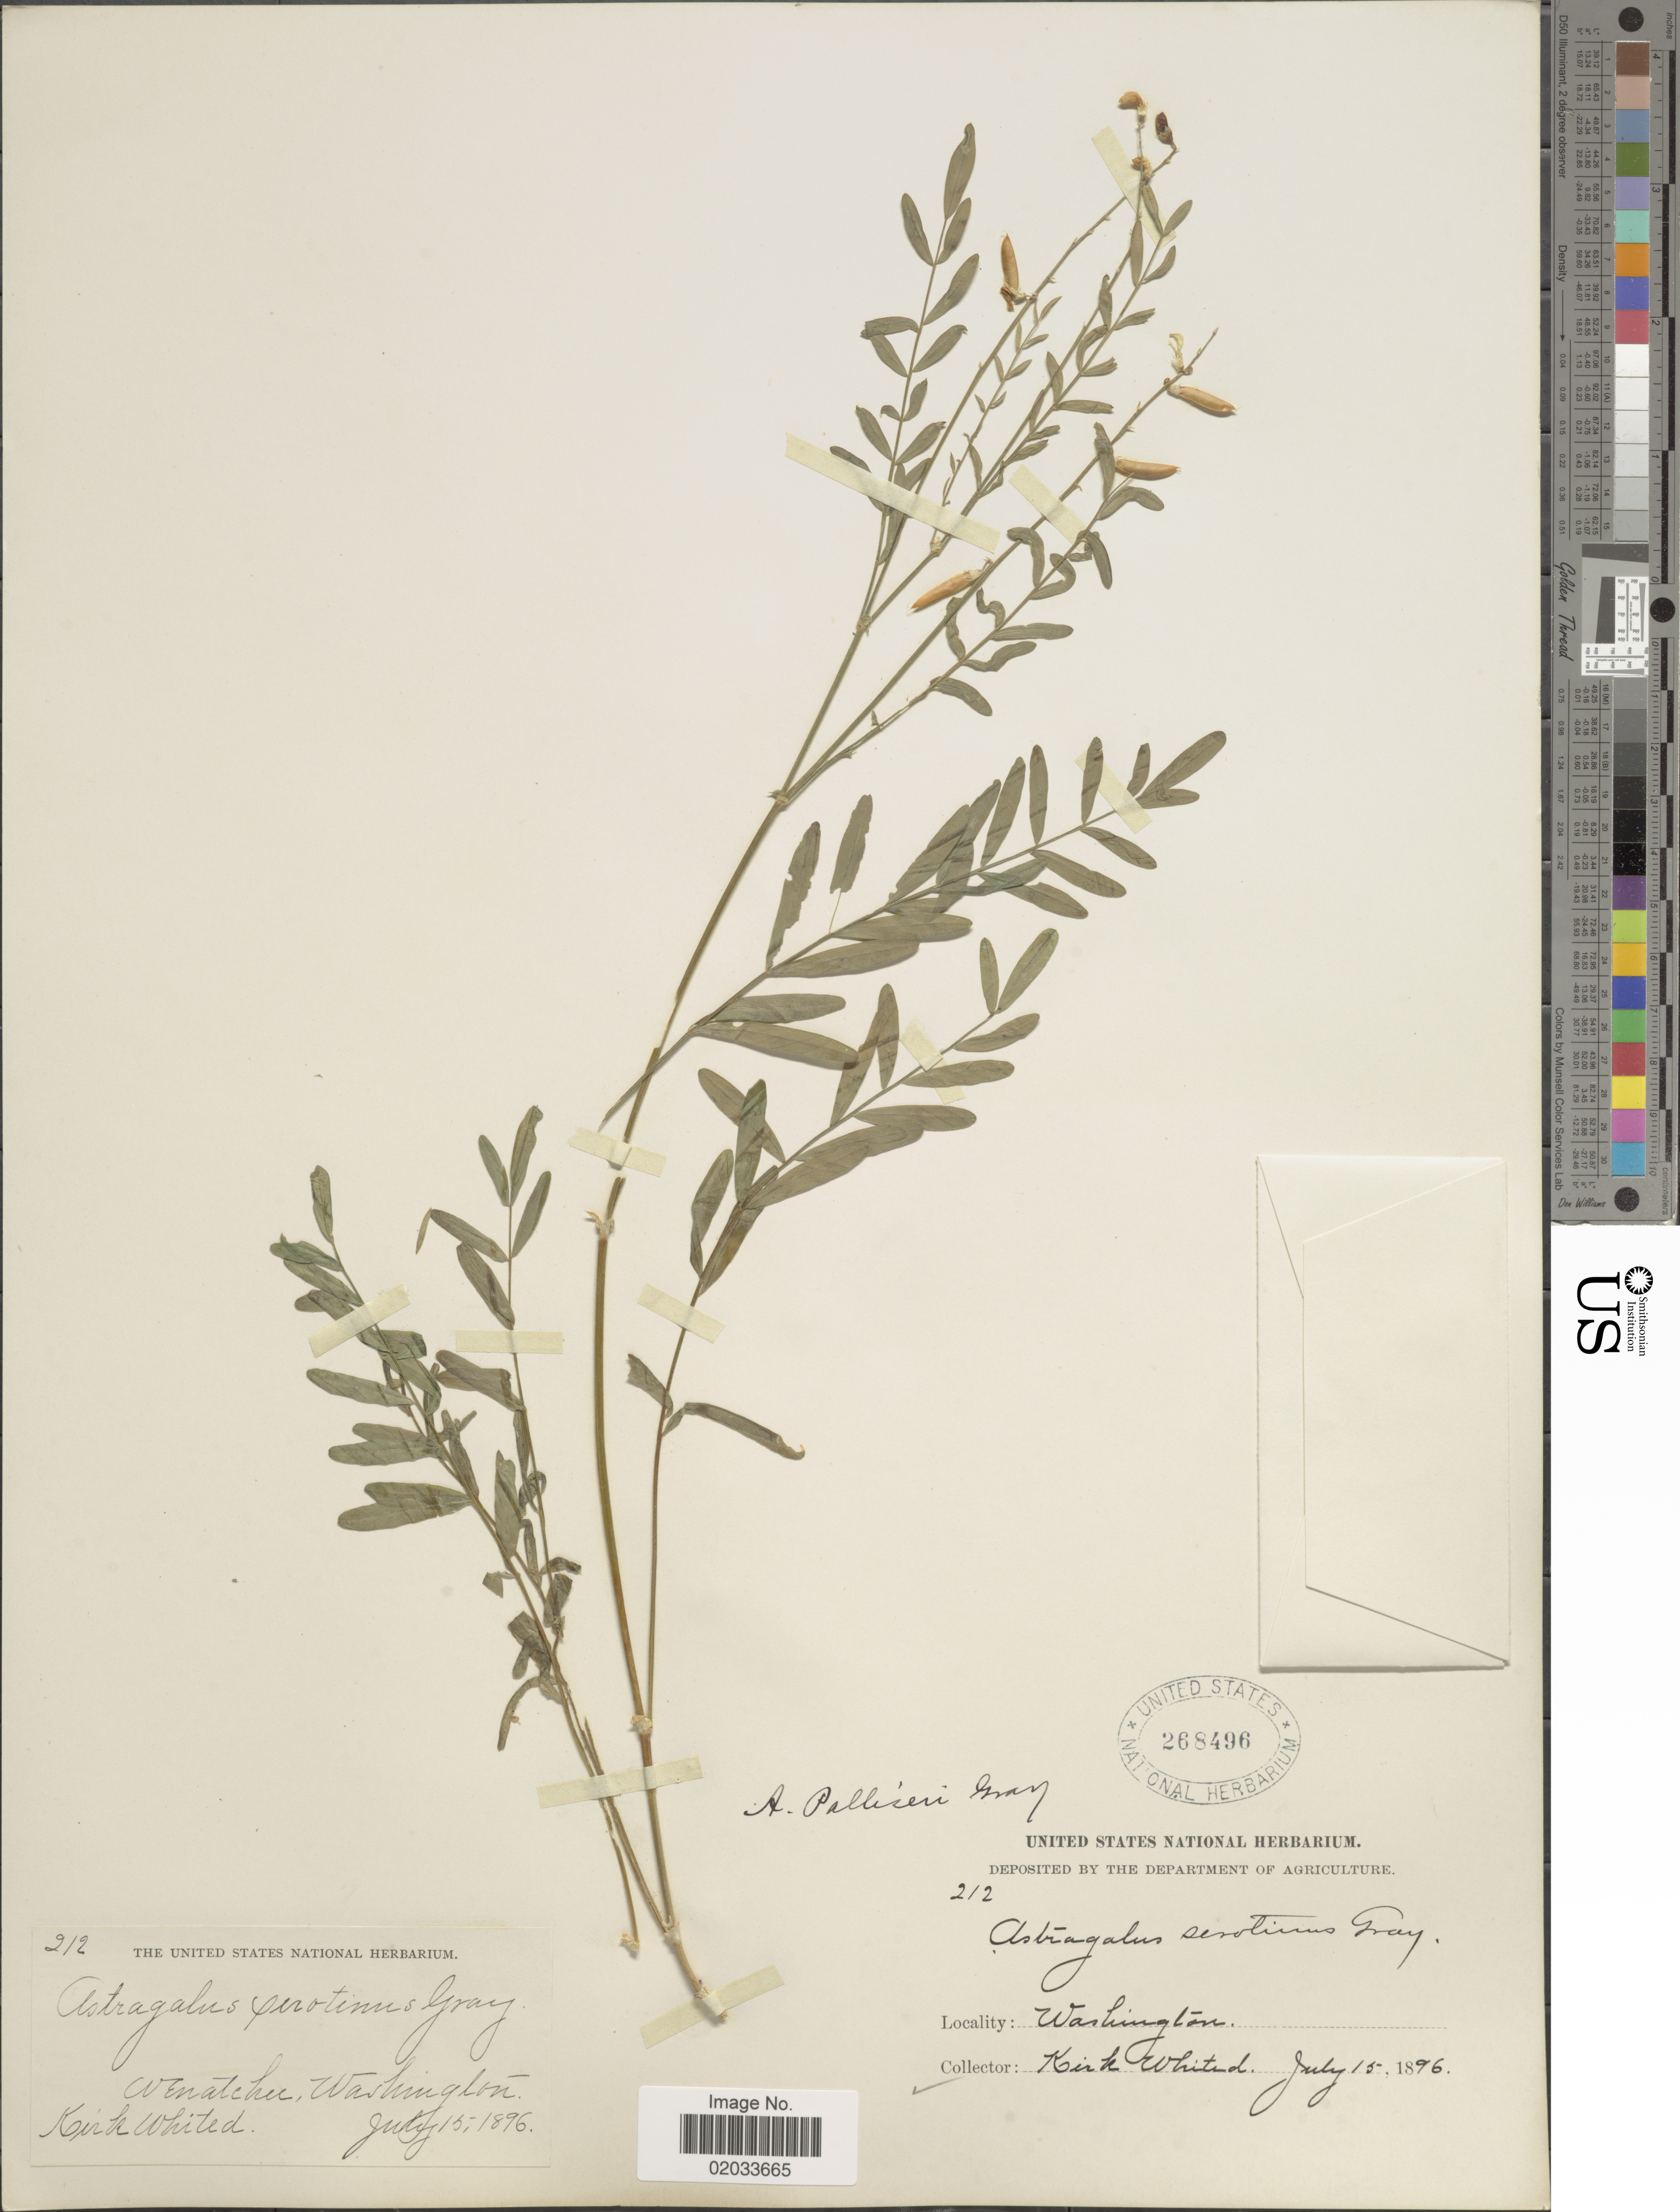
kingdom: Plantae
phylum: Tracheophyta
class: Magnoliopsida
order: Fabales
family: Fabaceae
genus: Astragalus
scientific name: Astragalus palliseri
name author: A. Gray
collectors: K. Whited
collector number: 212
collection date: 1896-07-15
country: United States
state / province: Washington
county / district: Chelan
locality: Wenatchee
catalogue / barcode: US 268496